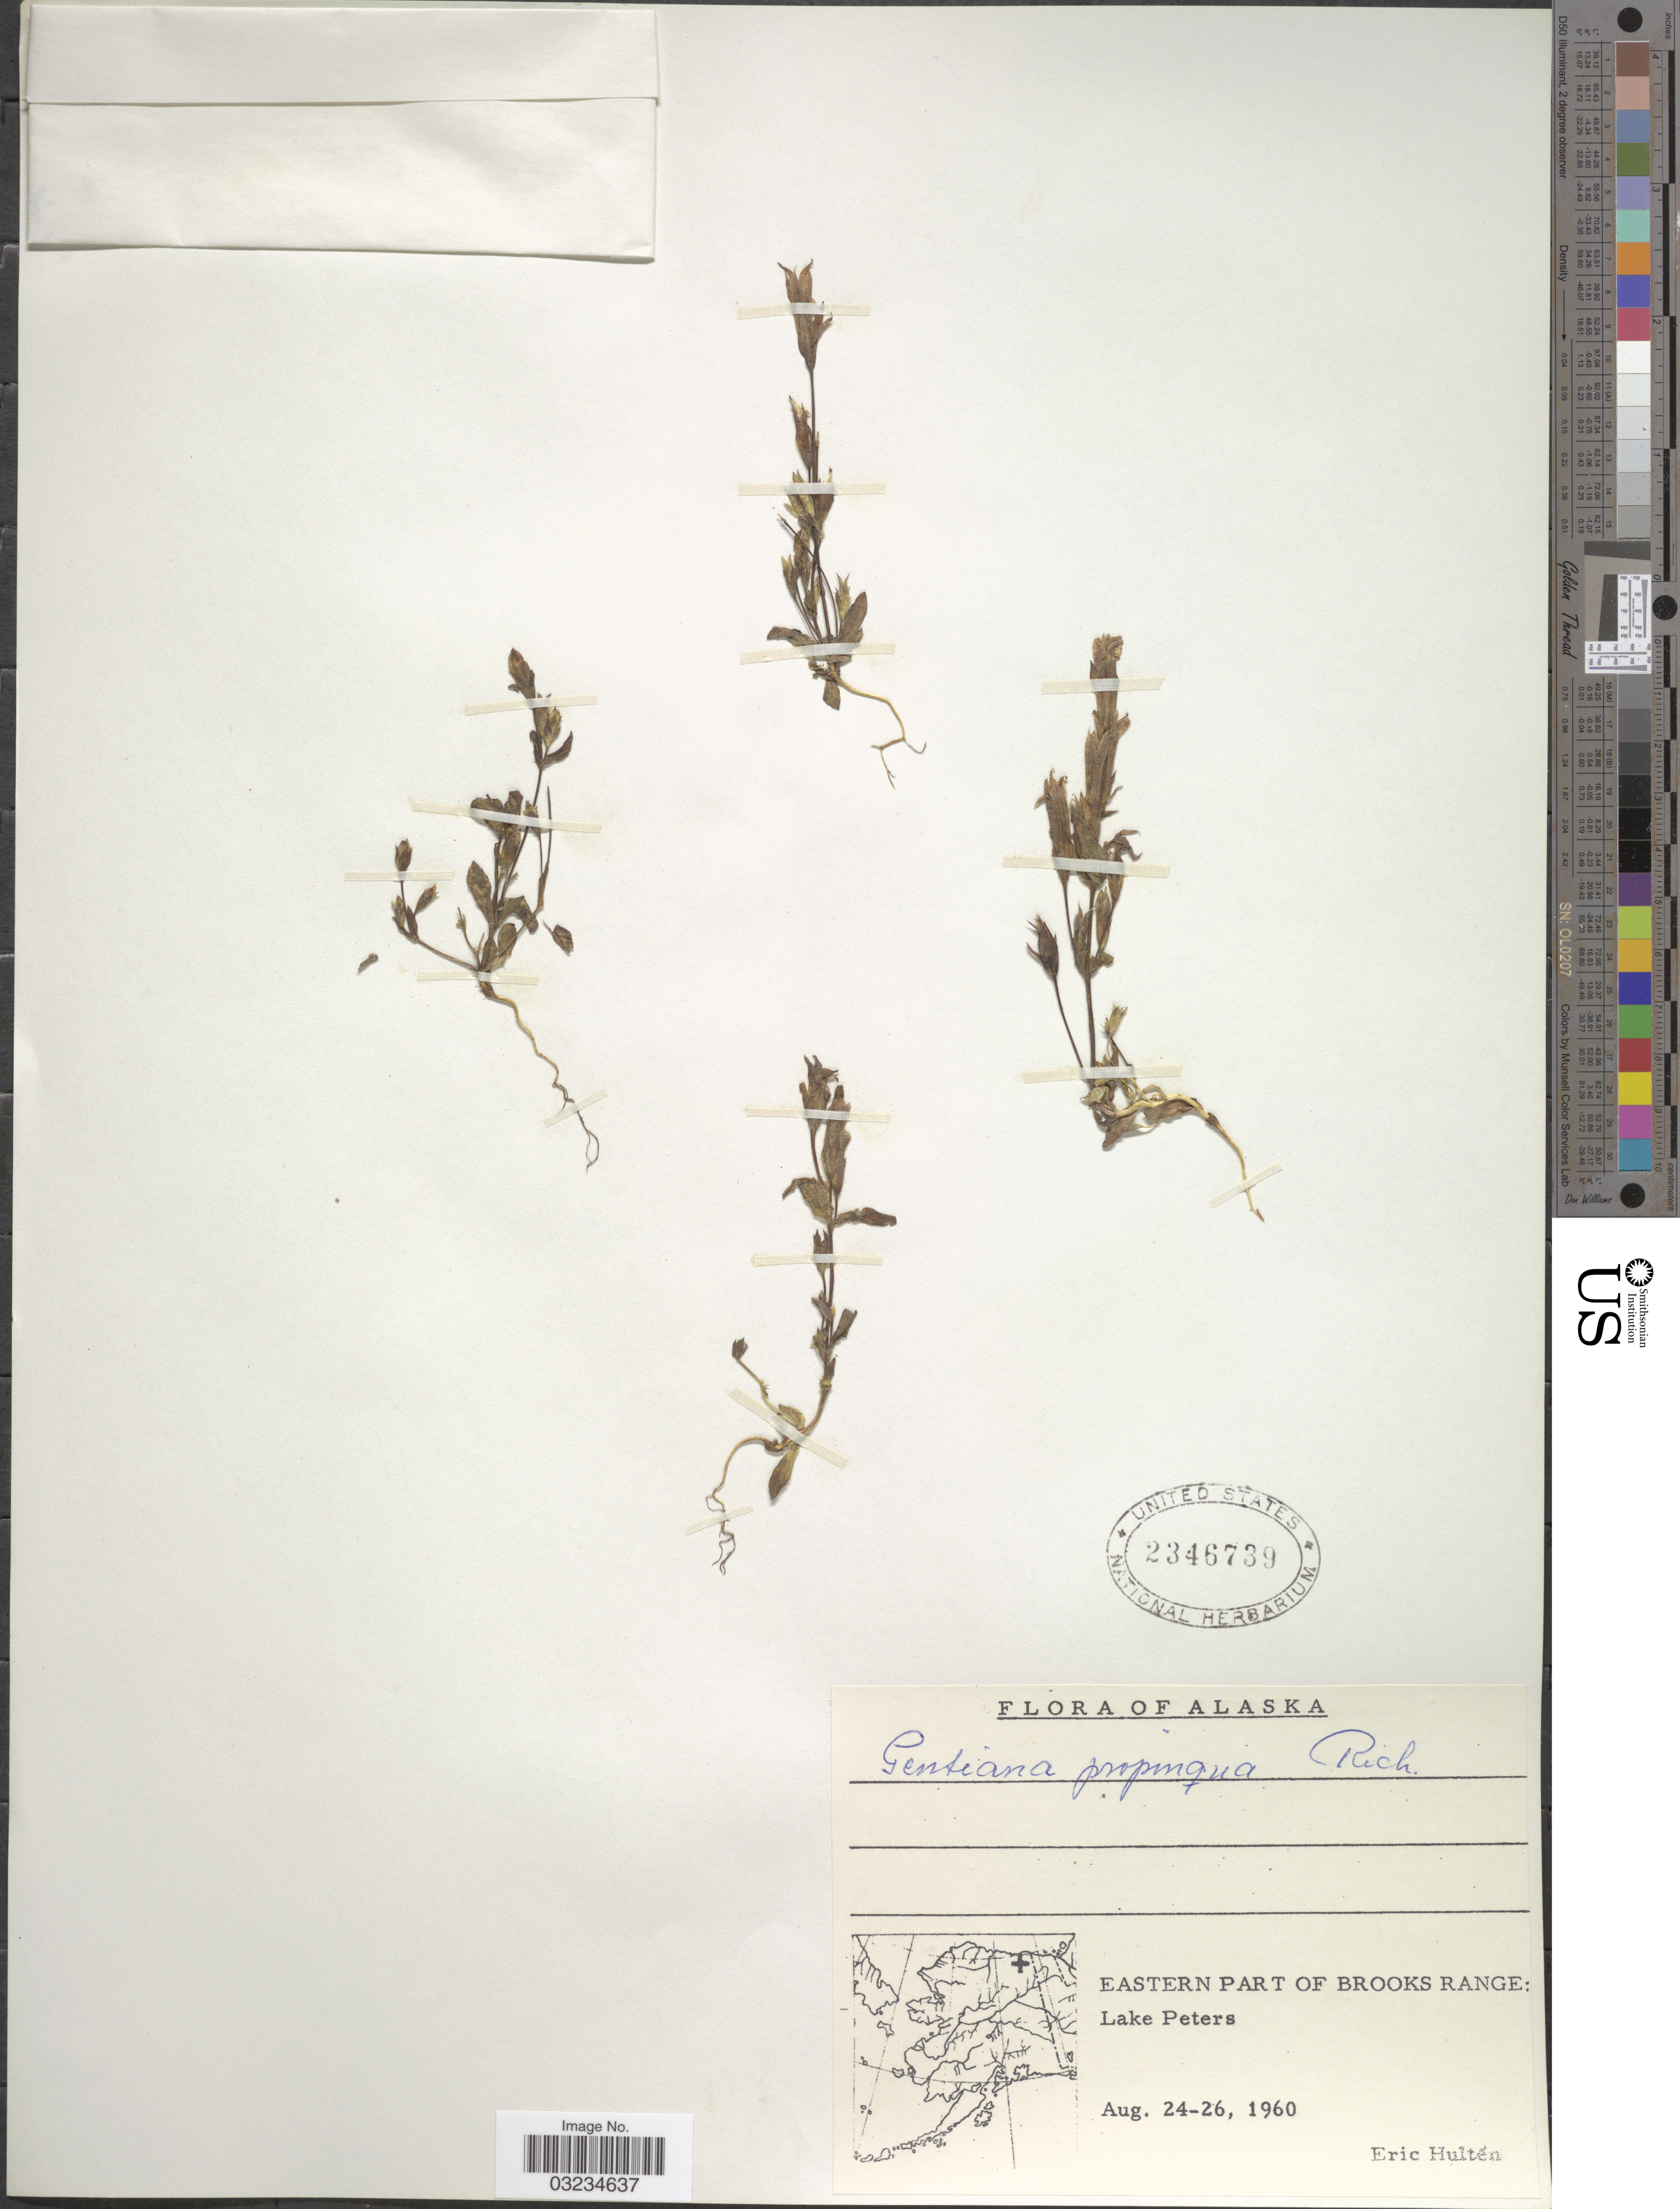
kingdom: Plantae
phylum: Tracheophyta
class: Magnoliopsida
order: Gentianales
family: Gentianaceae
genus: Gentiana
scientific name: Gentiana propinqua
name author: Richards.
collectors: E. G. Hultén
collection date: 1960-08-24/1960-08-26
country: United States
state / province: Alaska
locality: Eastern part of Brooks Range. Lake Peters.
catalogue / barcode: US 2346739